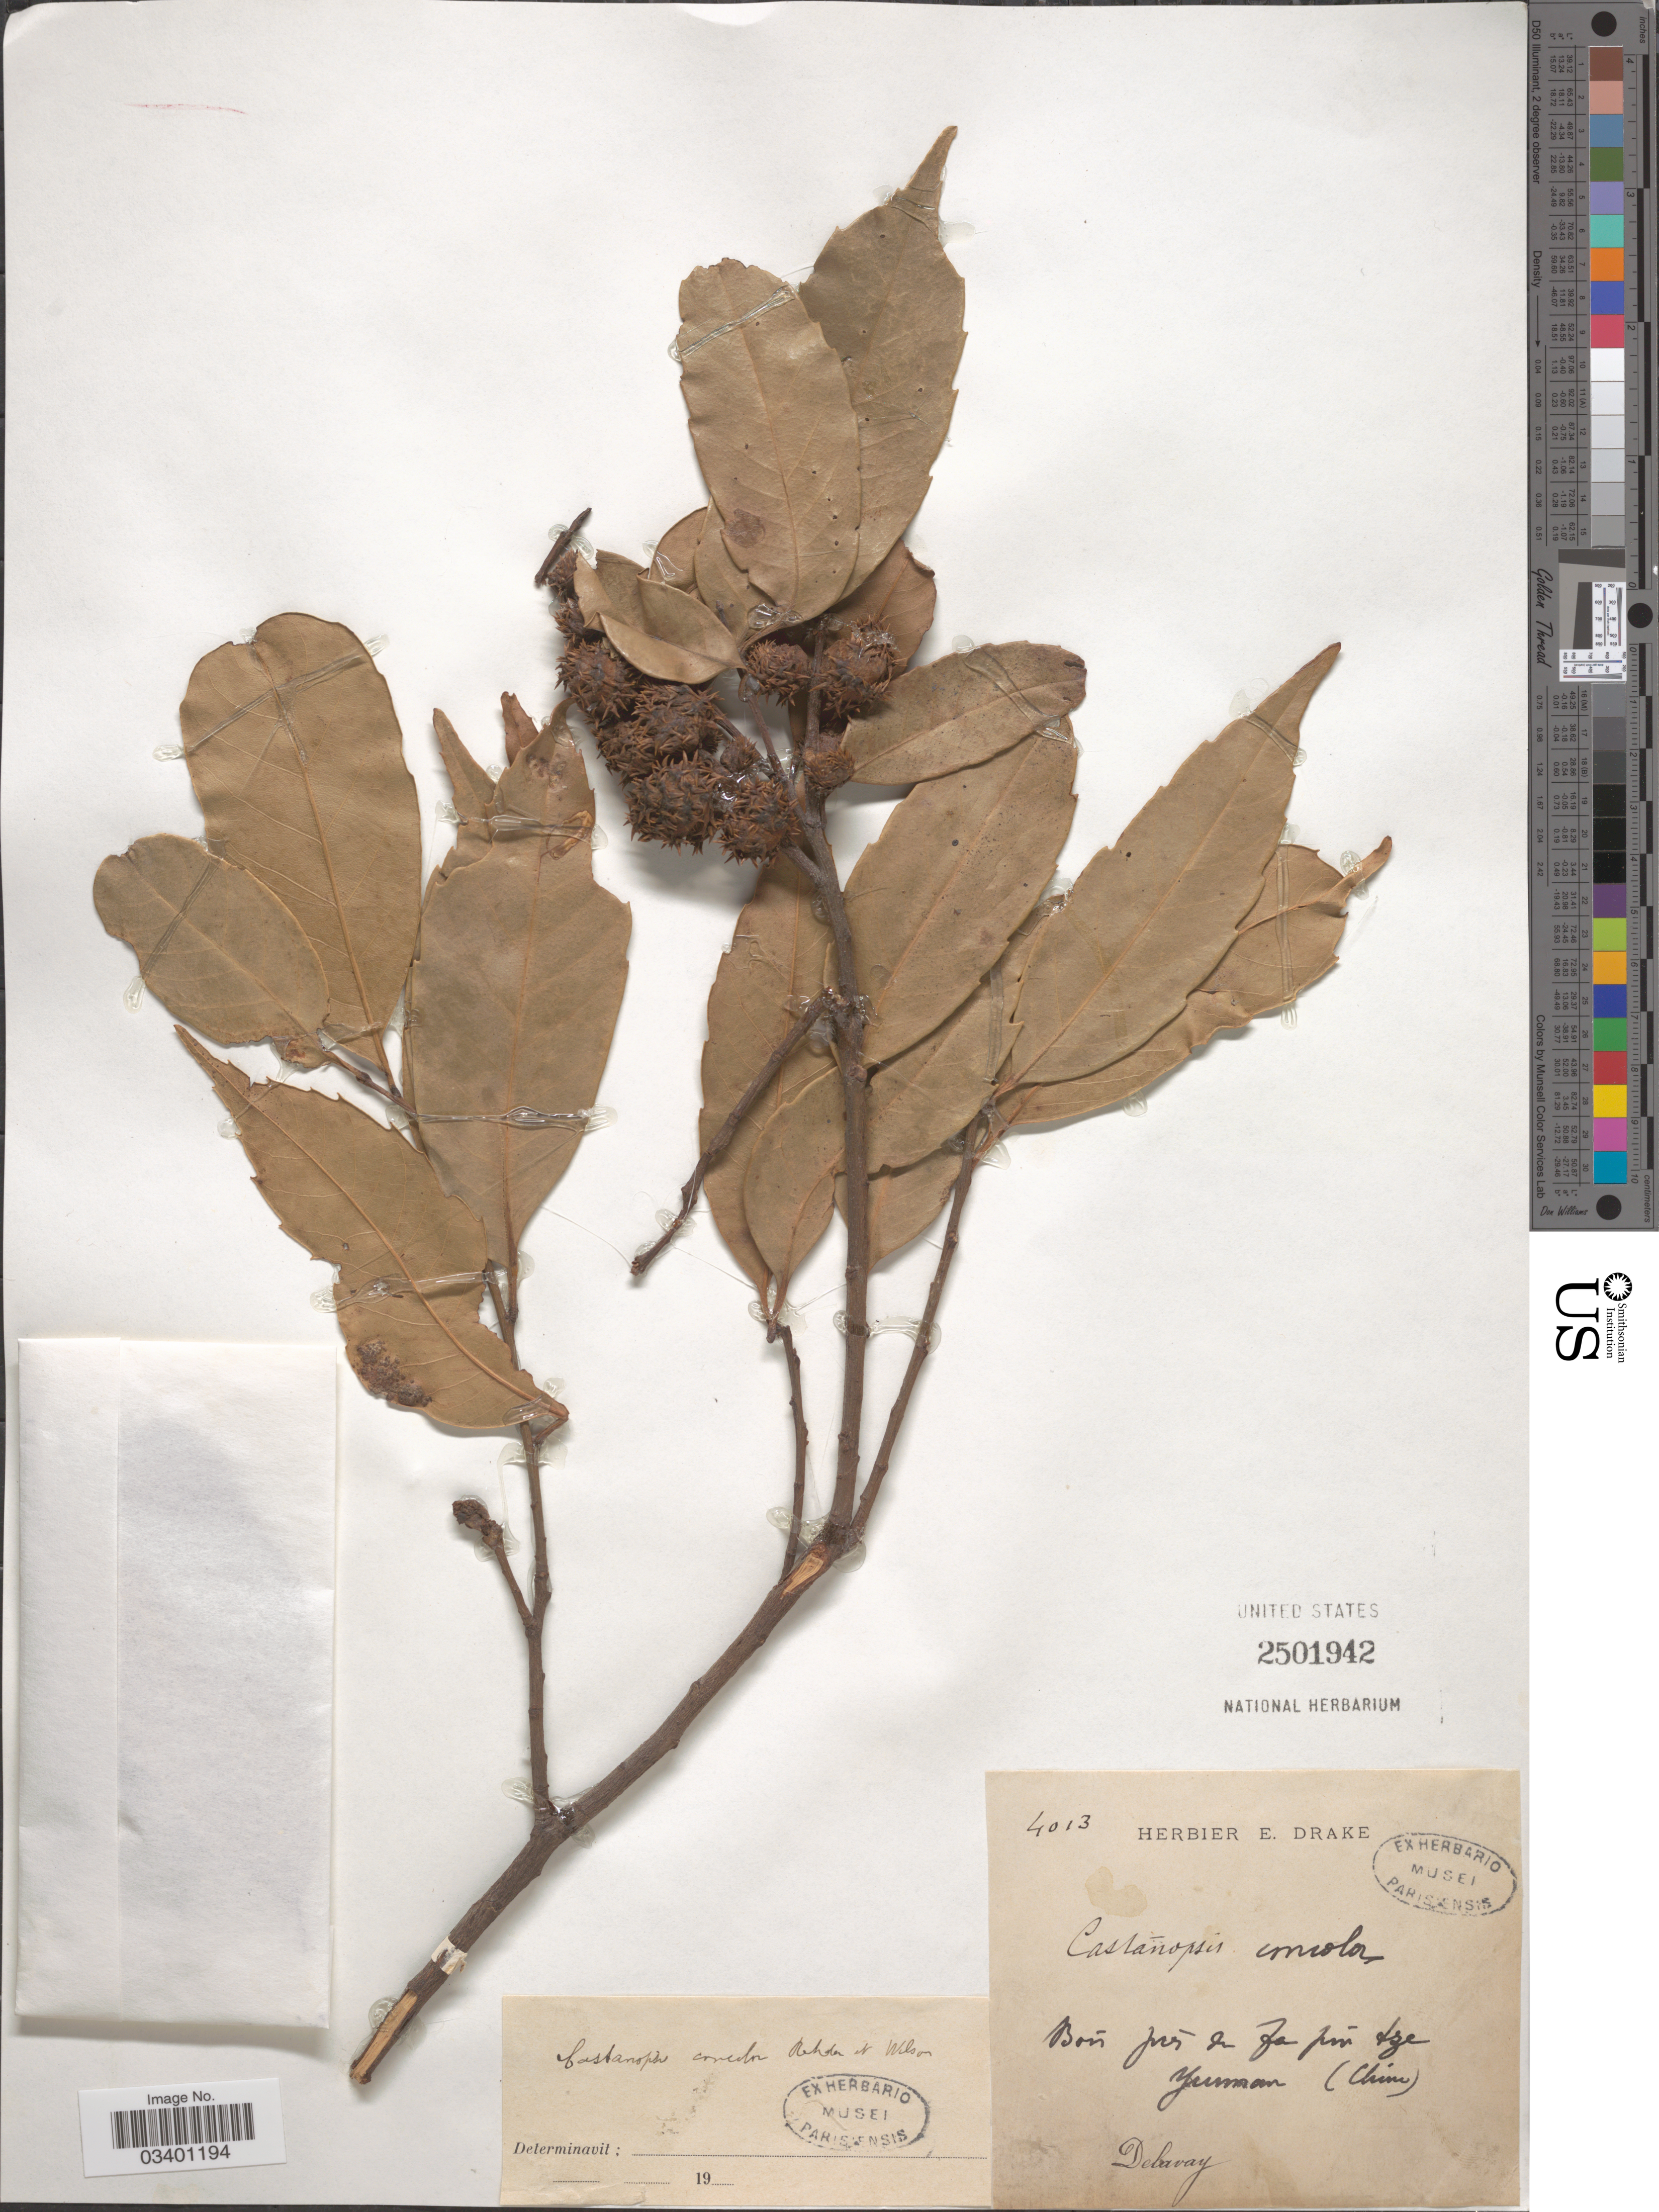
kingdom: Plantae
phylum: Tracheophyta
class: Magnoliopsida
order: Fagales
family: Fagaceae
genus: Castanopsis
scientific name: Castanopsis orthacantha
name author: Franch.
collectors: Delavay, --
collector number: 4013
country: China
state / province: Yunnan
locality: Bois près de Fa [interpreted] pin tze.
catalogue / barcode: US 2501942